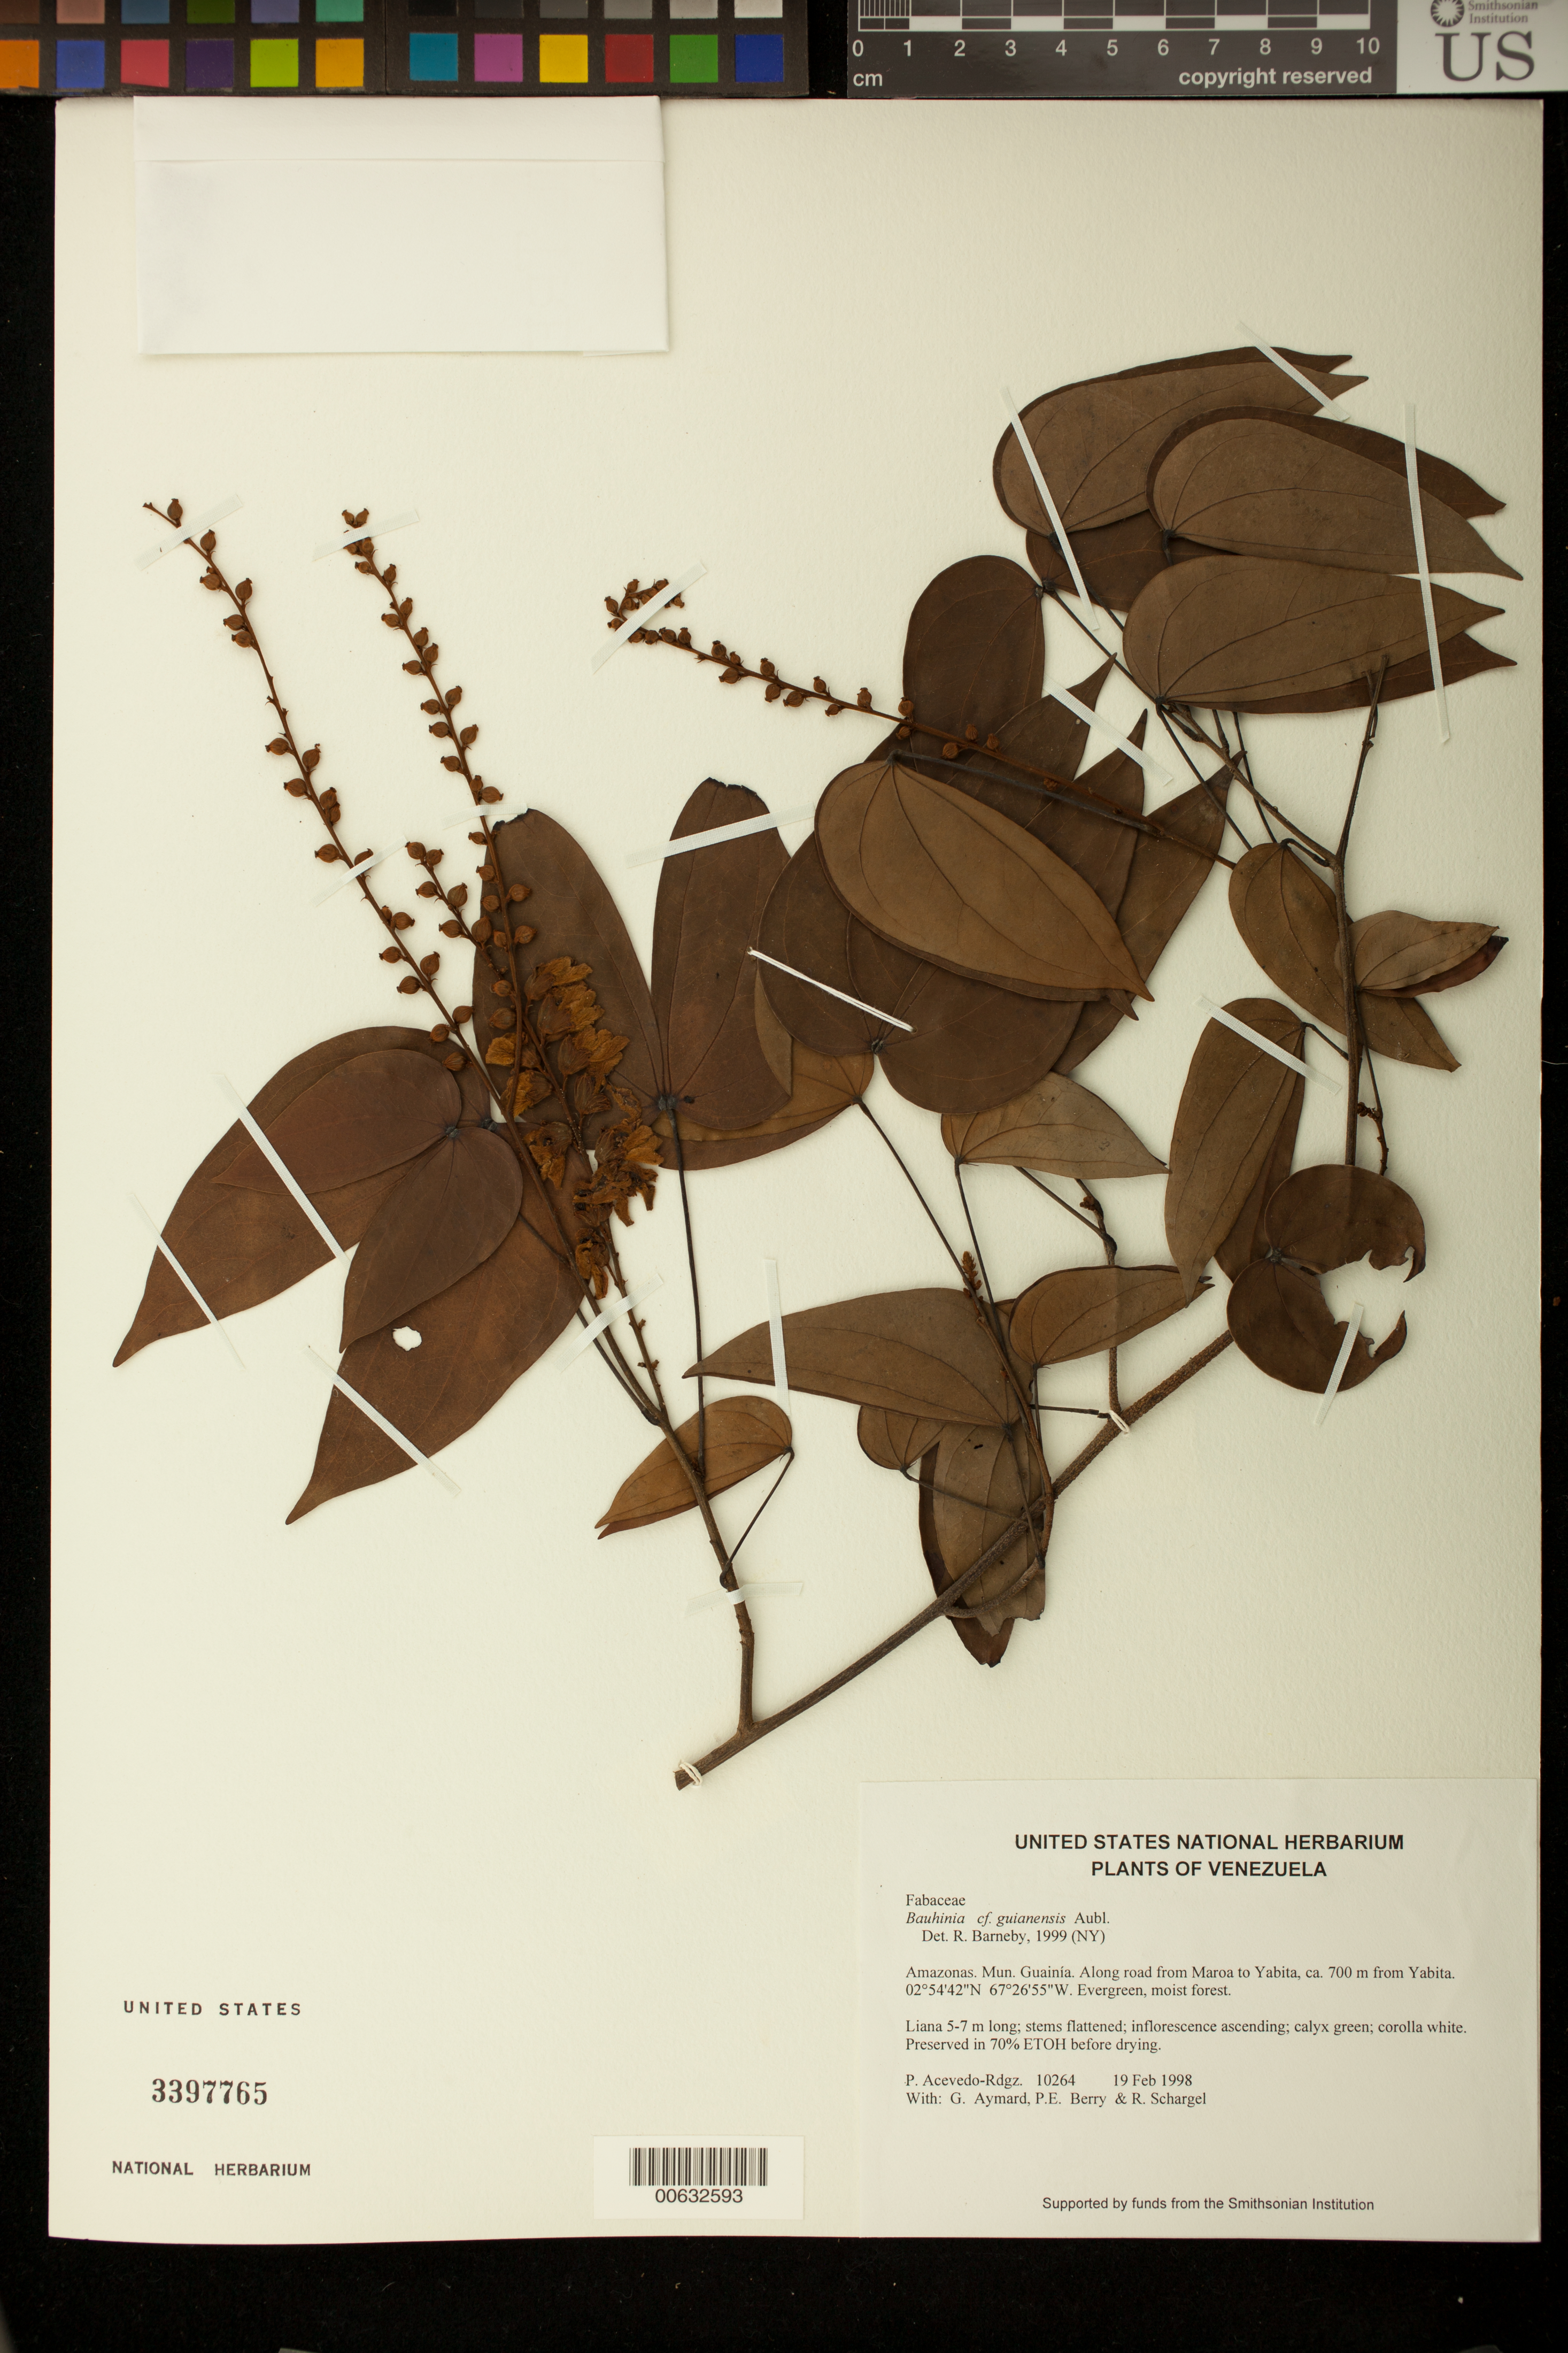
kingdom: Plantae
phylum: Tracheophyta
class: Magnoliopsida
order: Fabales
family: Fabaceae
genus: Schnella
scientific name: Schnella guianensis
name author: (Aubl.) Wunderlin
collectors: P. Acevedo-Rodr., G. A. Aymard, P. E. Berry & R. Schargel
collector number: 10264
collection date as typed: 19 Feb 1998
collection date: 1998-02-19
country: Venezuela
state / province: Amazonas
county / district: Maroa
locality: Along road from Maroa to Yabita, ca. 700 m from Yabita.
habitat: Evergreen, moist forest.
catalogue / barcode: US 3397765